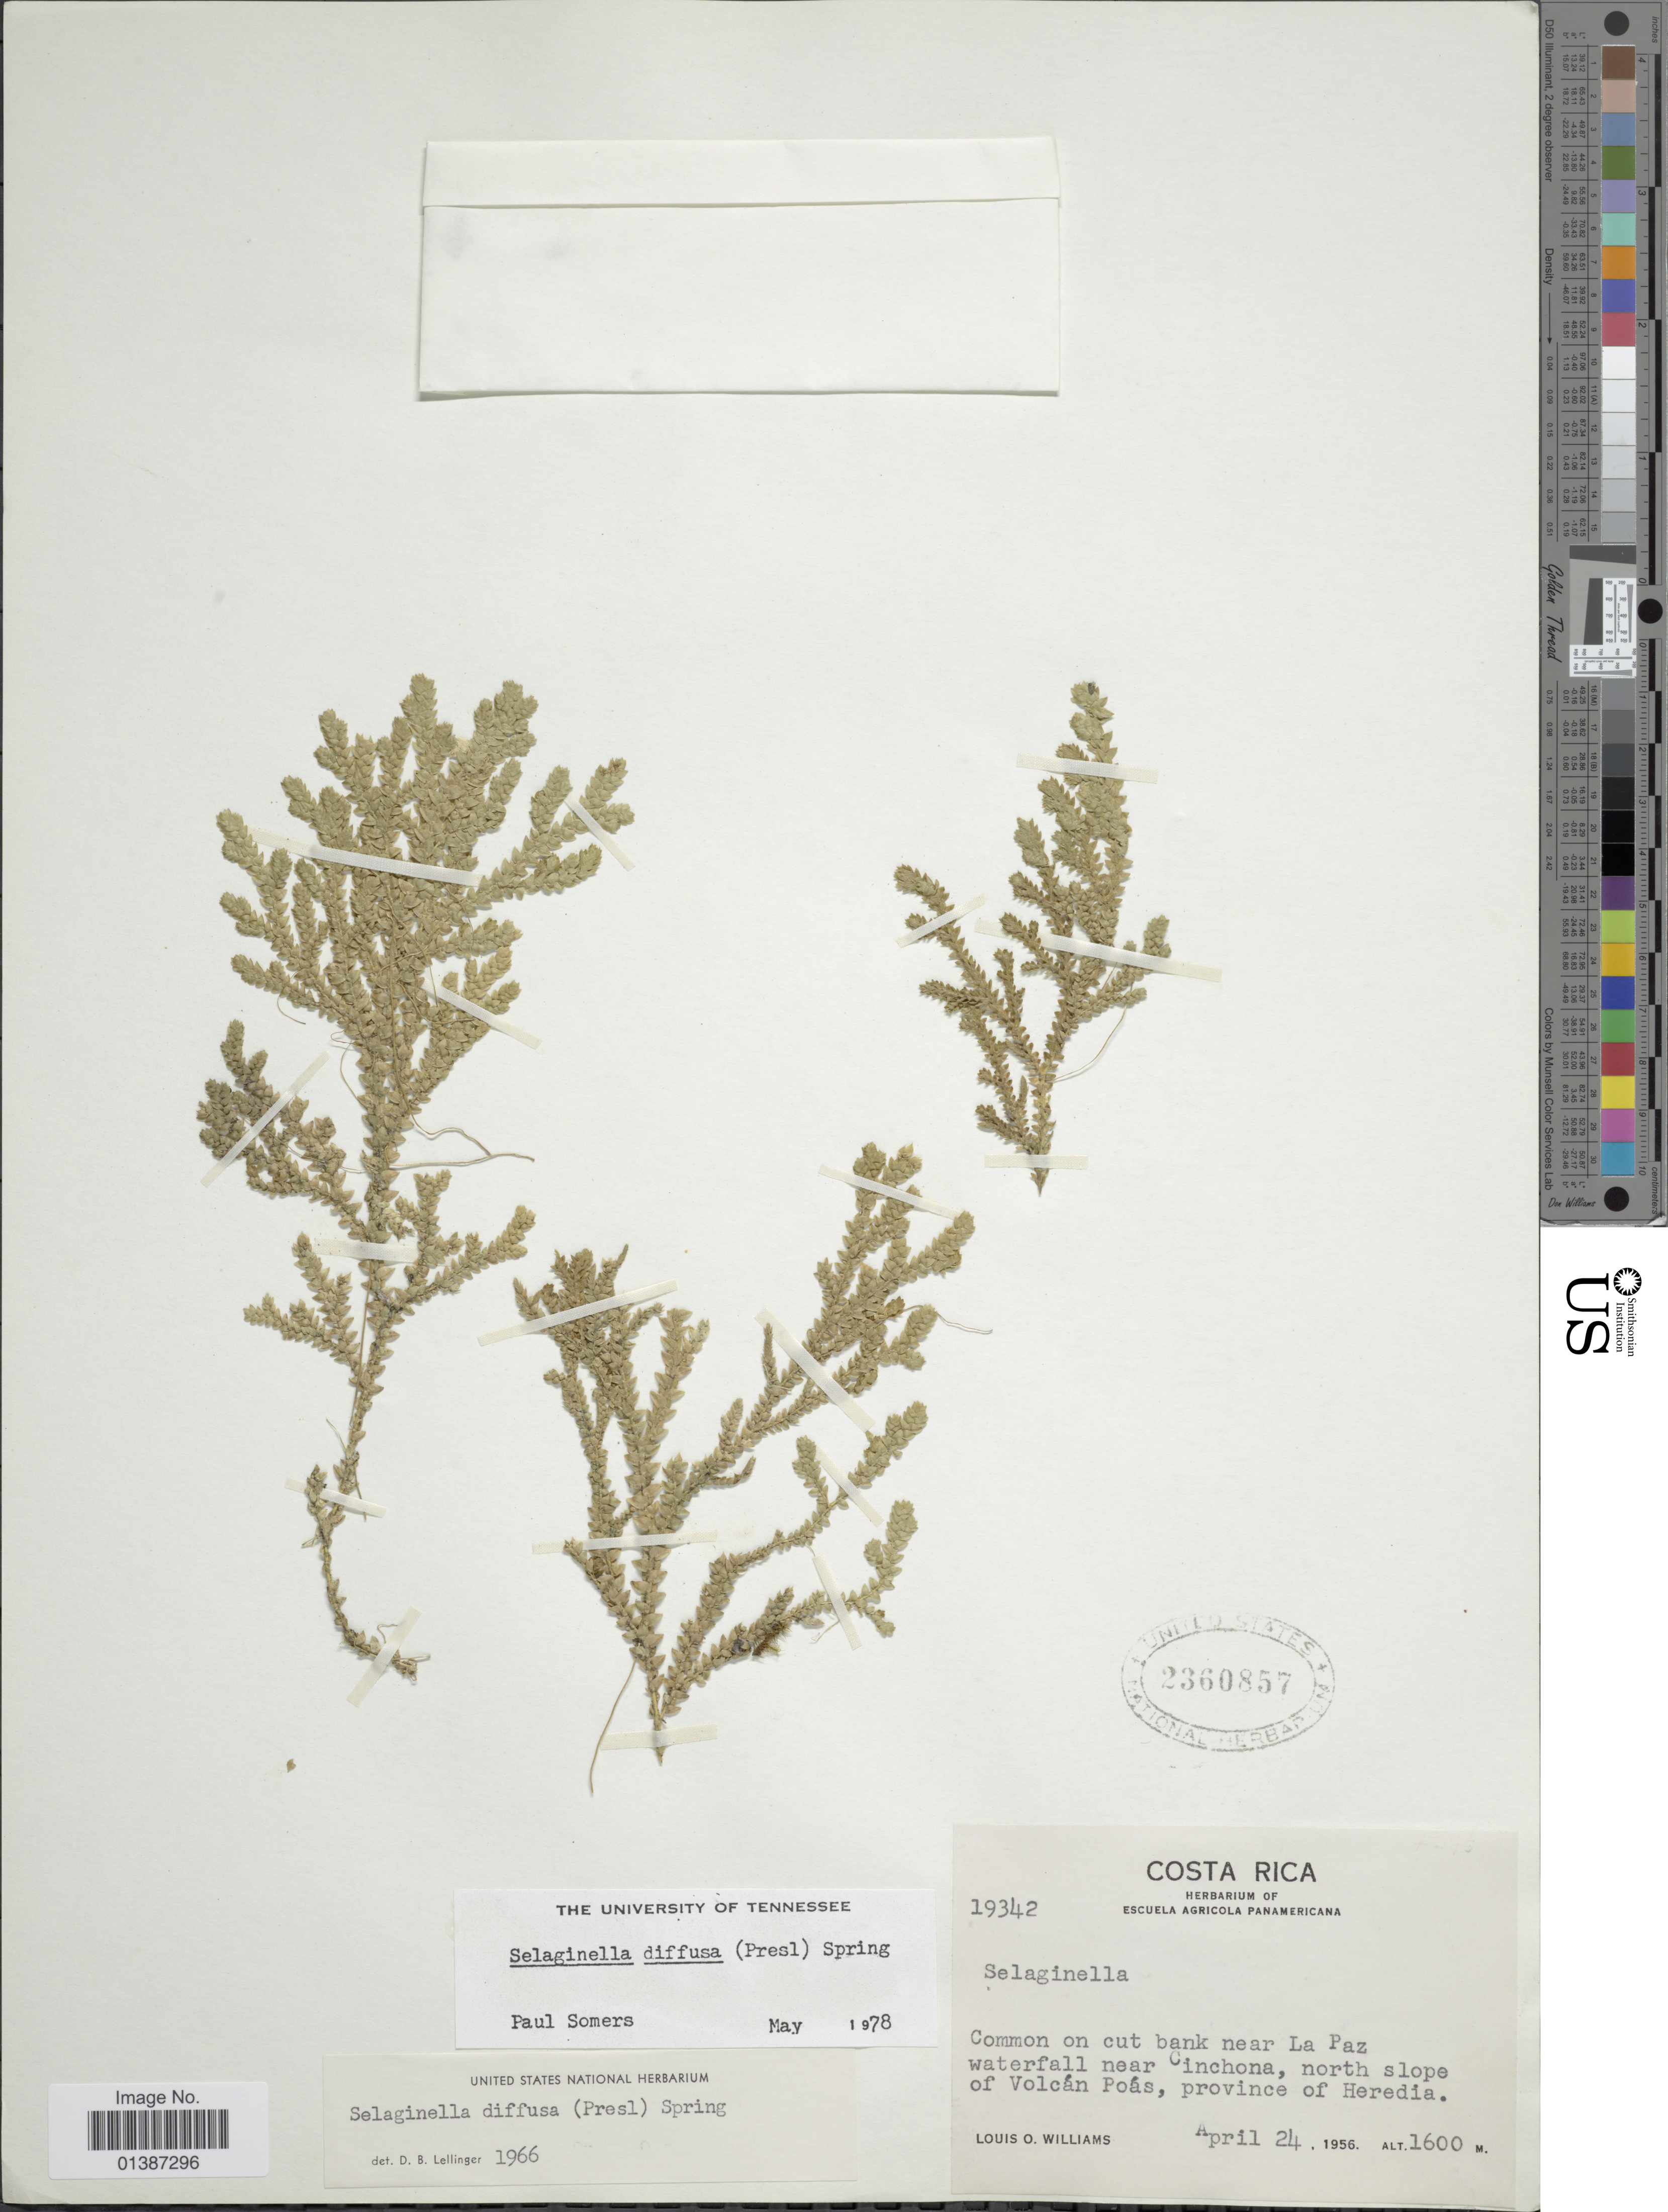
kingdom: Plantae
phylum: Tracheophyta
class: Lycopodiopsida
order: Selaginellales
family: Selaginellaceae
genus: Selaginella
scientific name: Selaginella diffusa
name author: (C. Presl) Spring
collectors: L. O. Williams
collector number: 19342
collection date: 1956-04-24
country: Costa Rica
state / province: Heredia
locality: Common on cut bank near La Paz waterfall near Cinchona, north slope of Volcán Poás, province of Heredia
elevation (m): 1600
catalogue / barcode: US 2360857